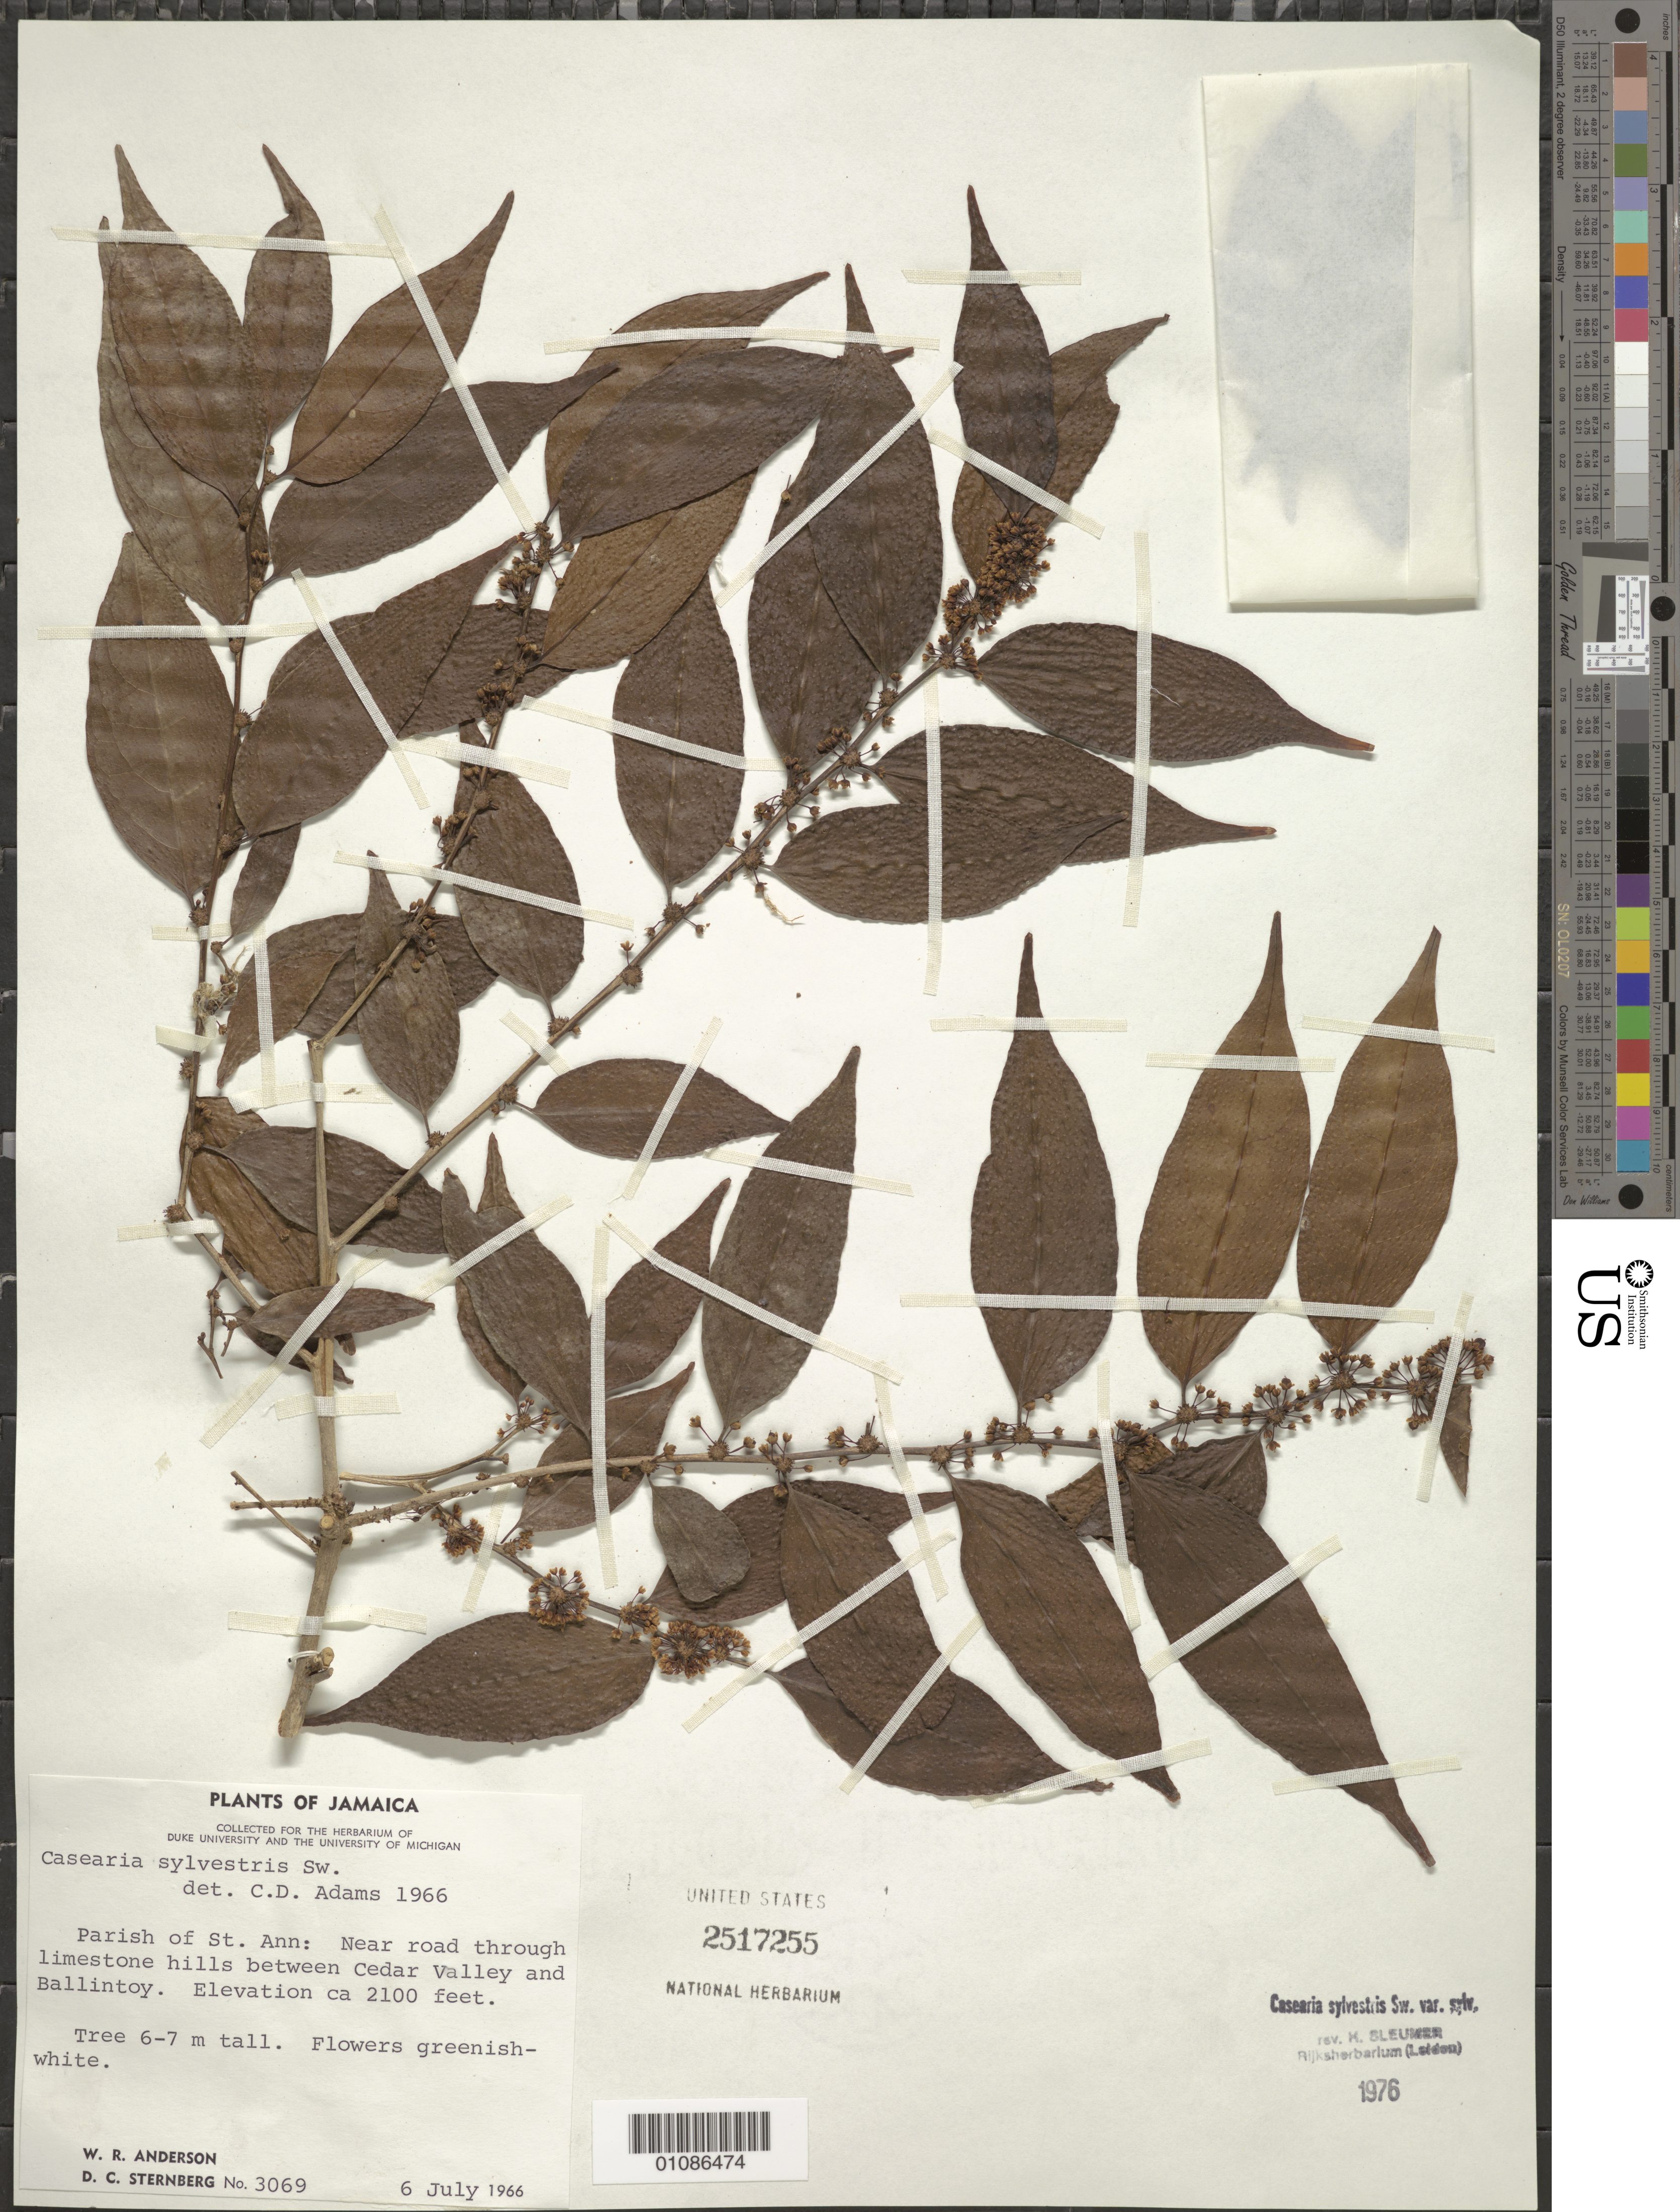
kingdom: Plantae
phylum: Tracheophyta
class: Magnoliopsida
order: Malpighiales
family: Salicaceae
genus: Casearia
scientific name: Casearia sylvestris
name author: Sw.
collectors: W. R. Anderson & D. Sternberg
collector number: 3069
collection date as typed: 06 Jul 1966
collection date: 1966-07-06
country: Jamaica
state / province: Saint Ann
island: Jamaica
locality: Near road through limestone hills between Cedar Valley and Ballintoy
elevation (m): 640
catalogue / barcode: US 2517255